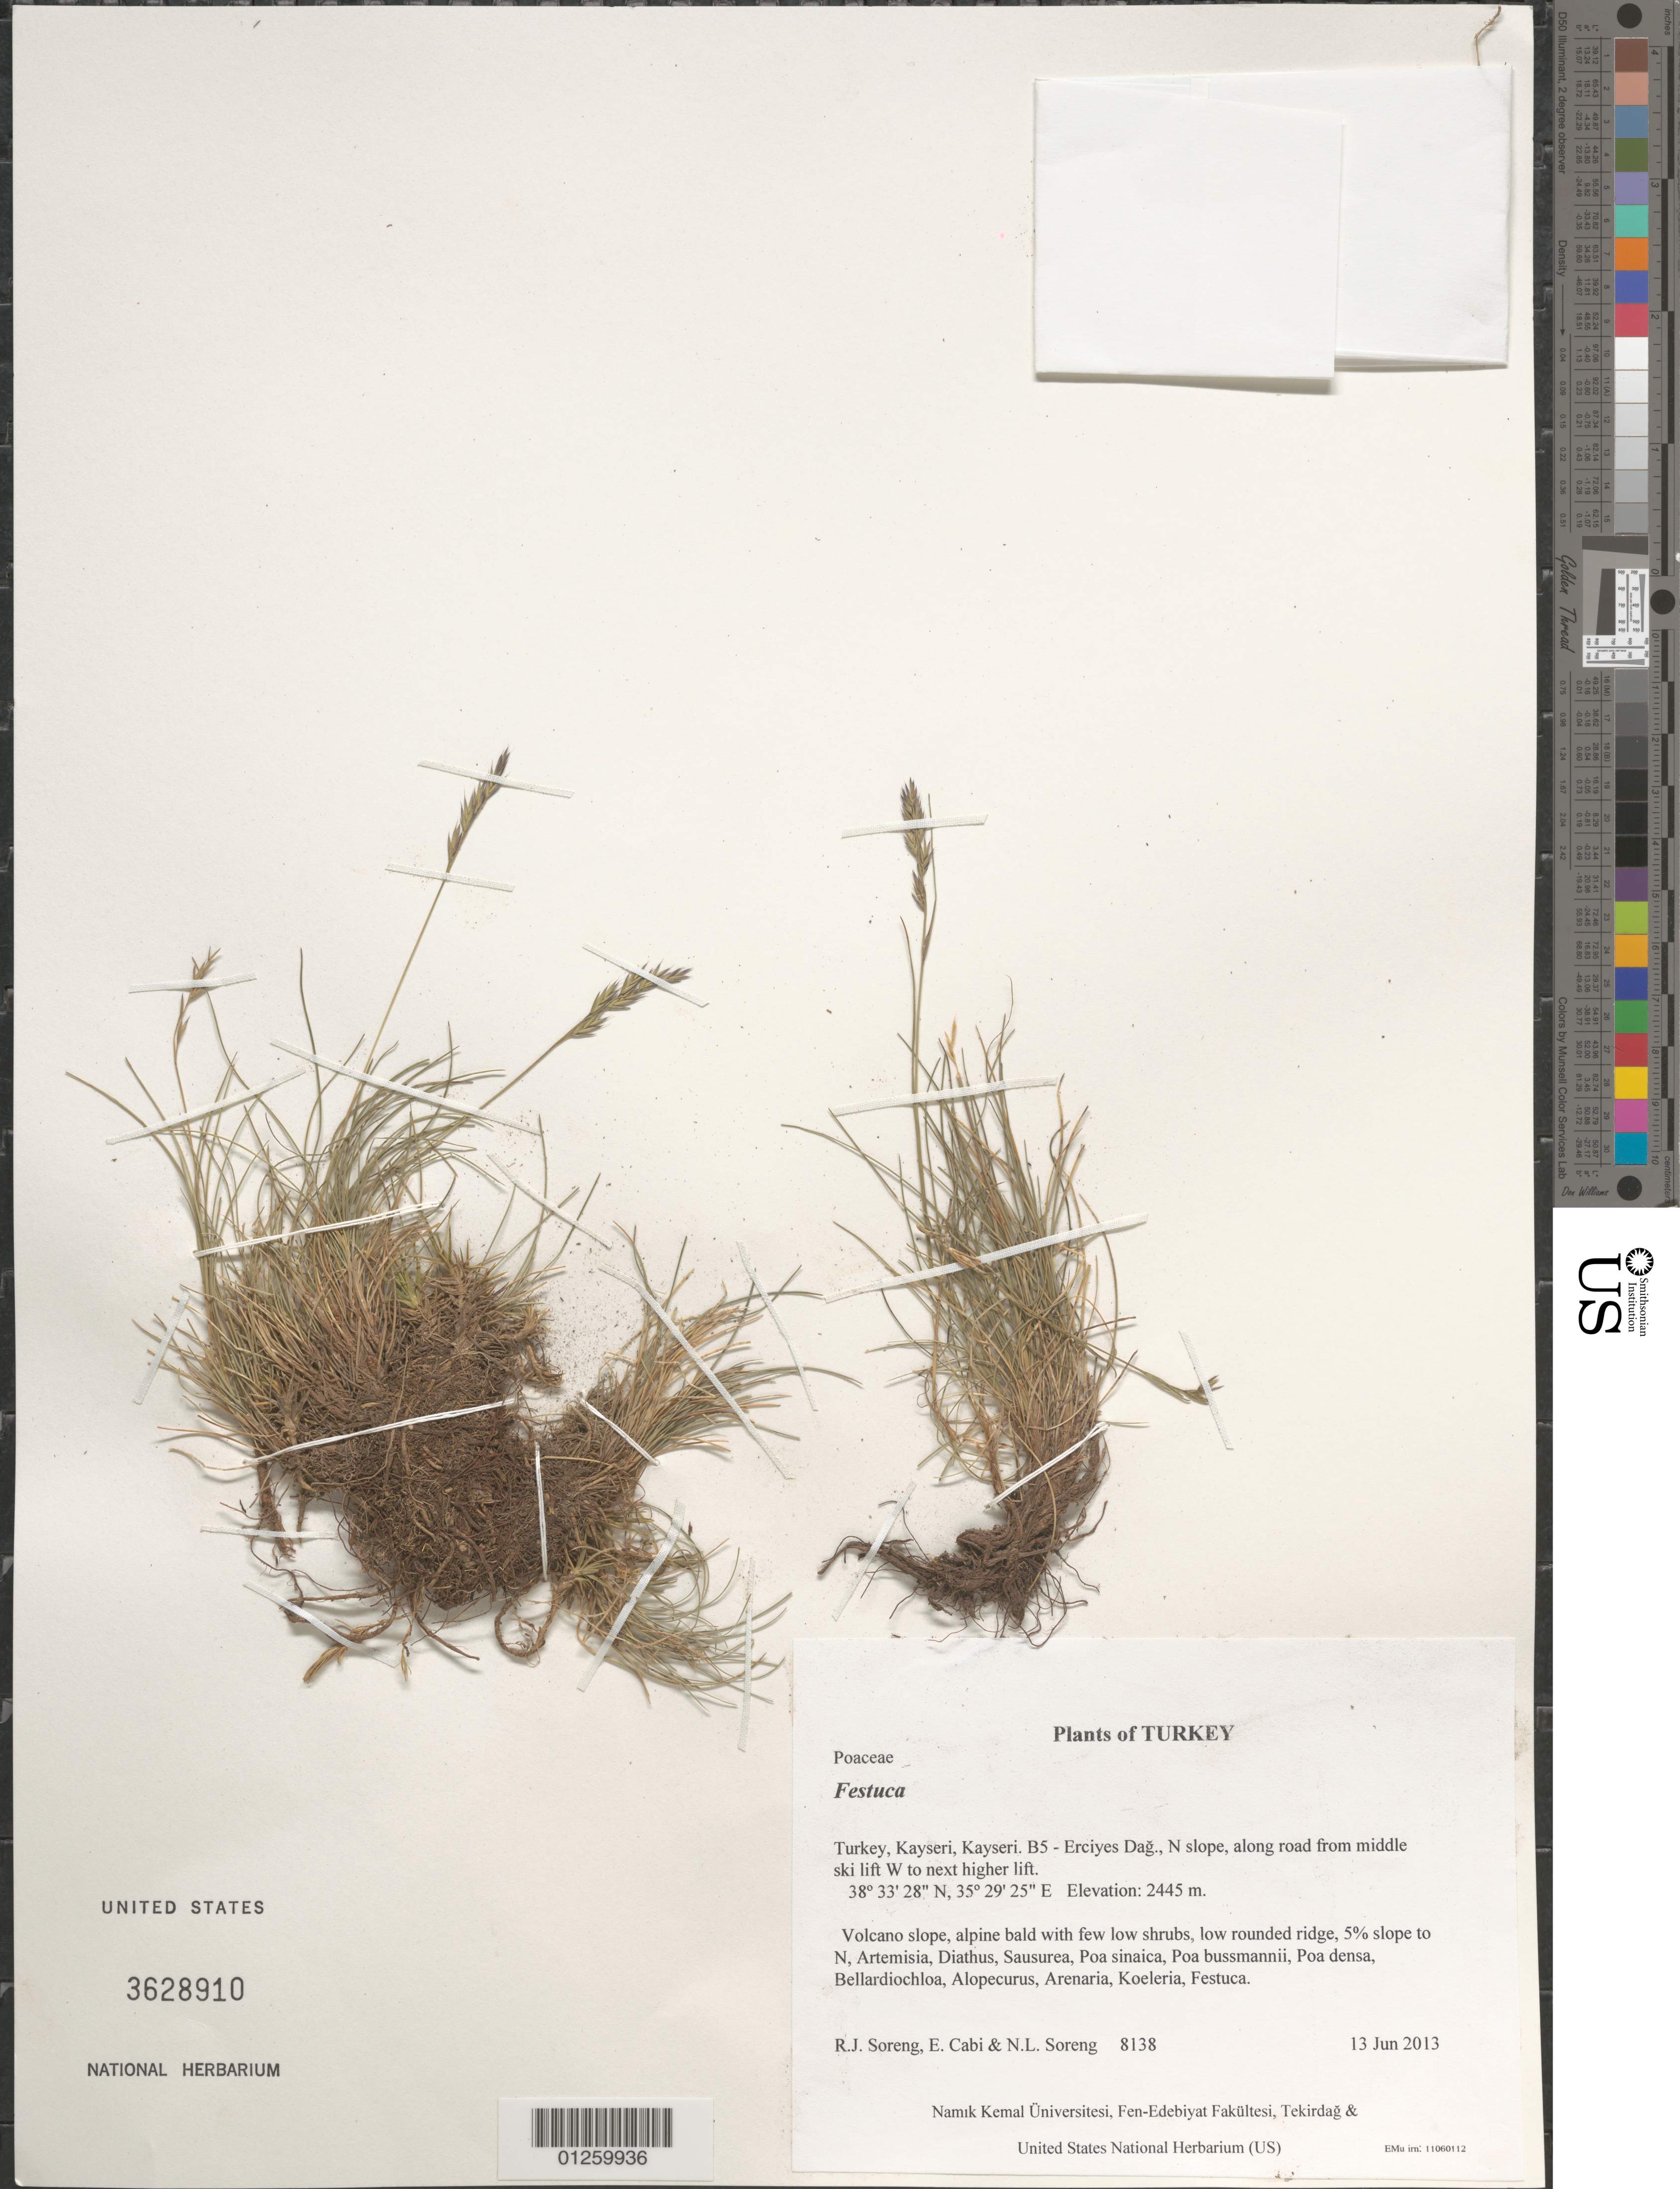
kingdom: Plantae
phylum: Tracheophyta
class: Liliopsida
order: Poales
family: Poaceae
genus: Festuca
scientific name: Festuca sp.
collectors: R. J. Soreng, E. Cabi & N. L. Soreng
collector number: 8138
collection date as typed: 2013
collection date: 2013-06-13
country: Turkey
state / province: Kayseri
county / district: Kayseri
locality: B5 - Erciyes Dag., N slope, along road from middle ski lift W to next higher lift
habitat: Volcano slope, alpine bald with few low shrubs, low rounded ridge, 5% slope to N,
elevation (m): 2445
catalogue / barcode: US 3628910